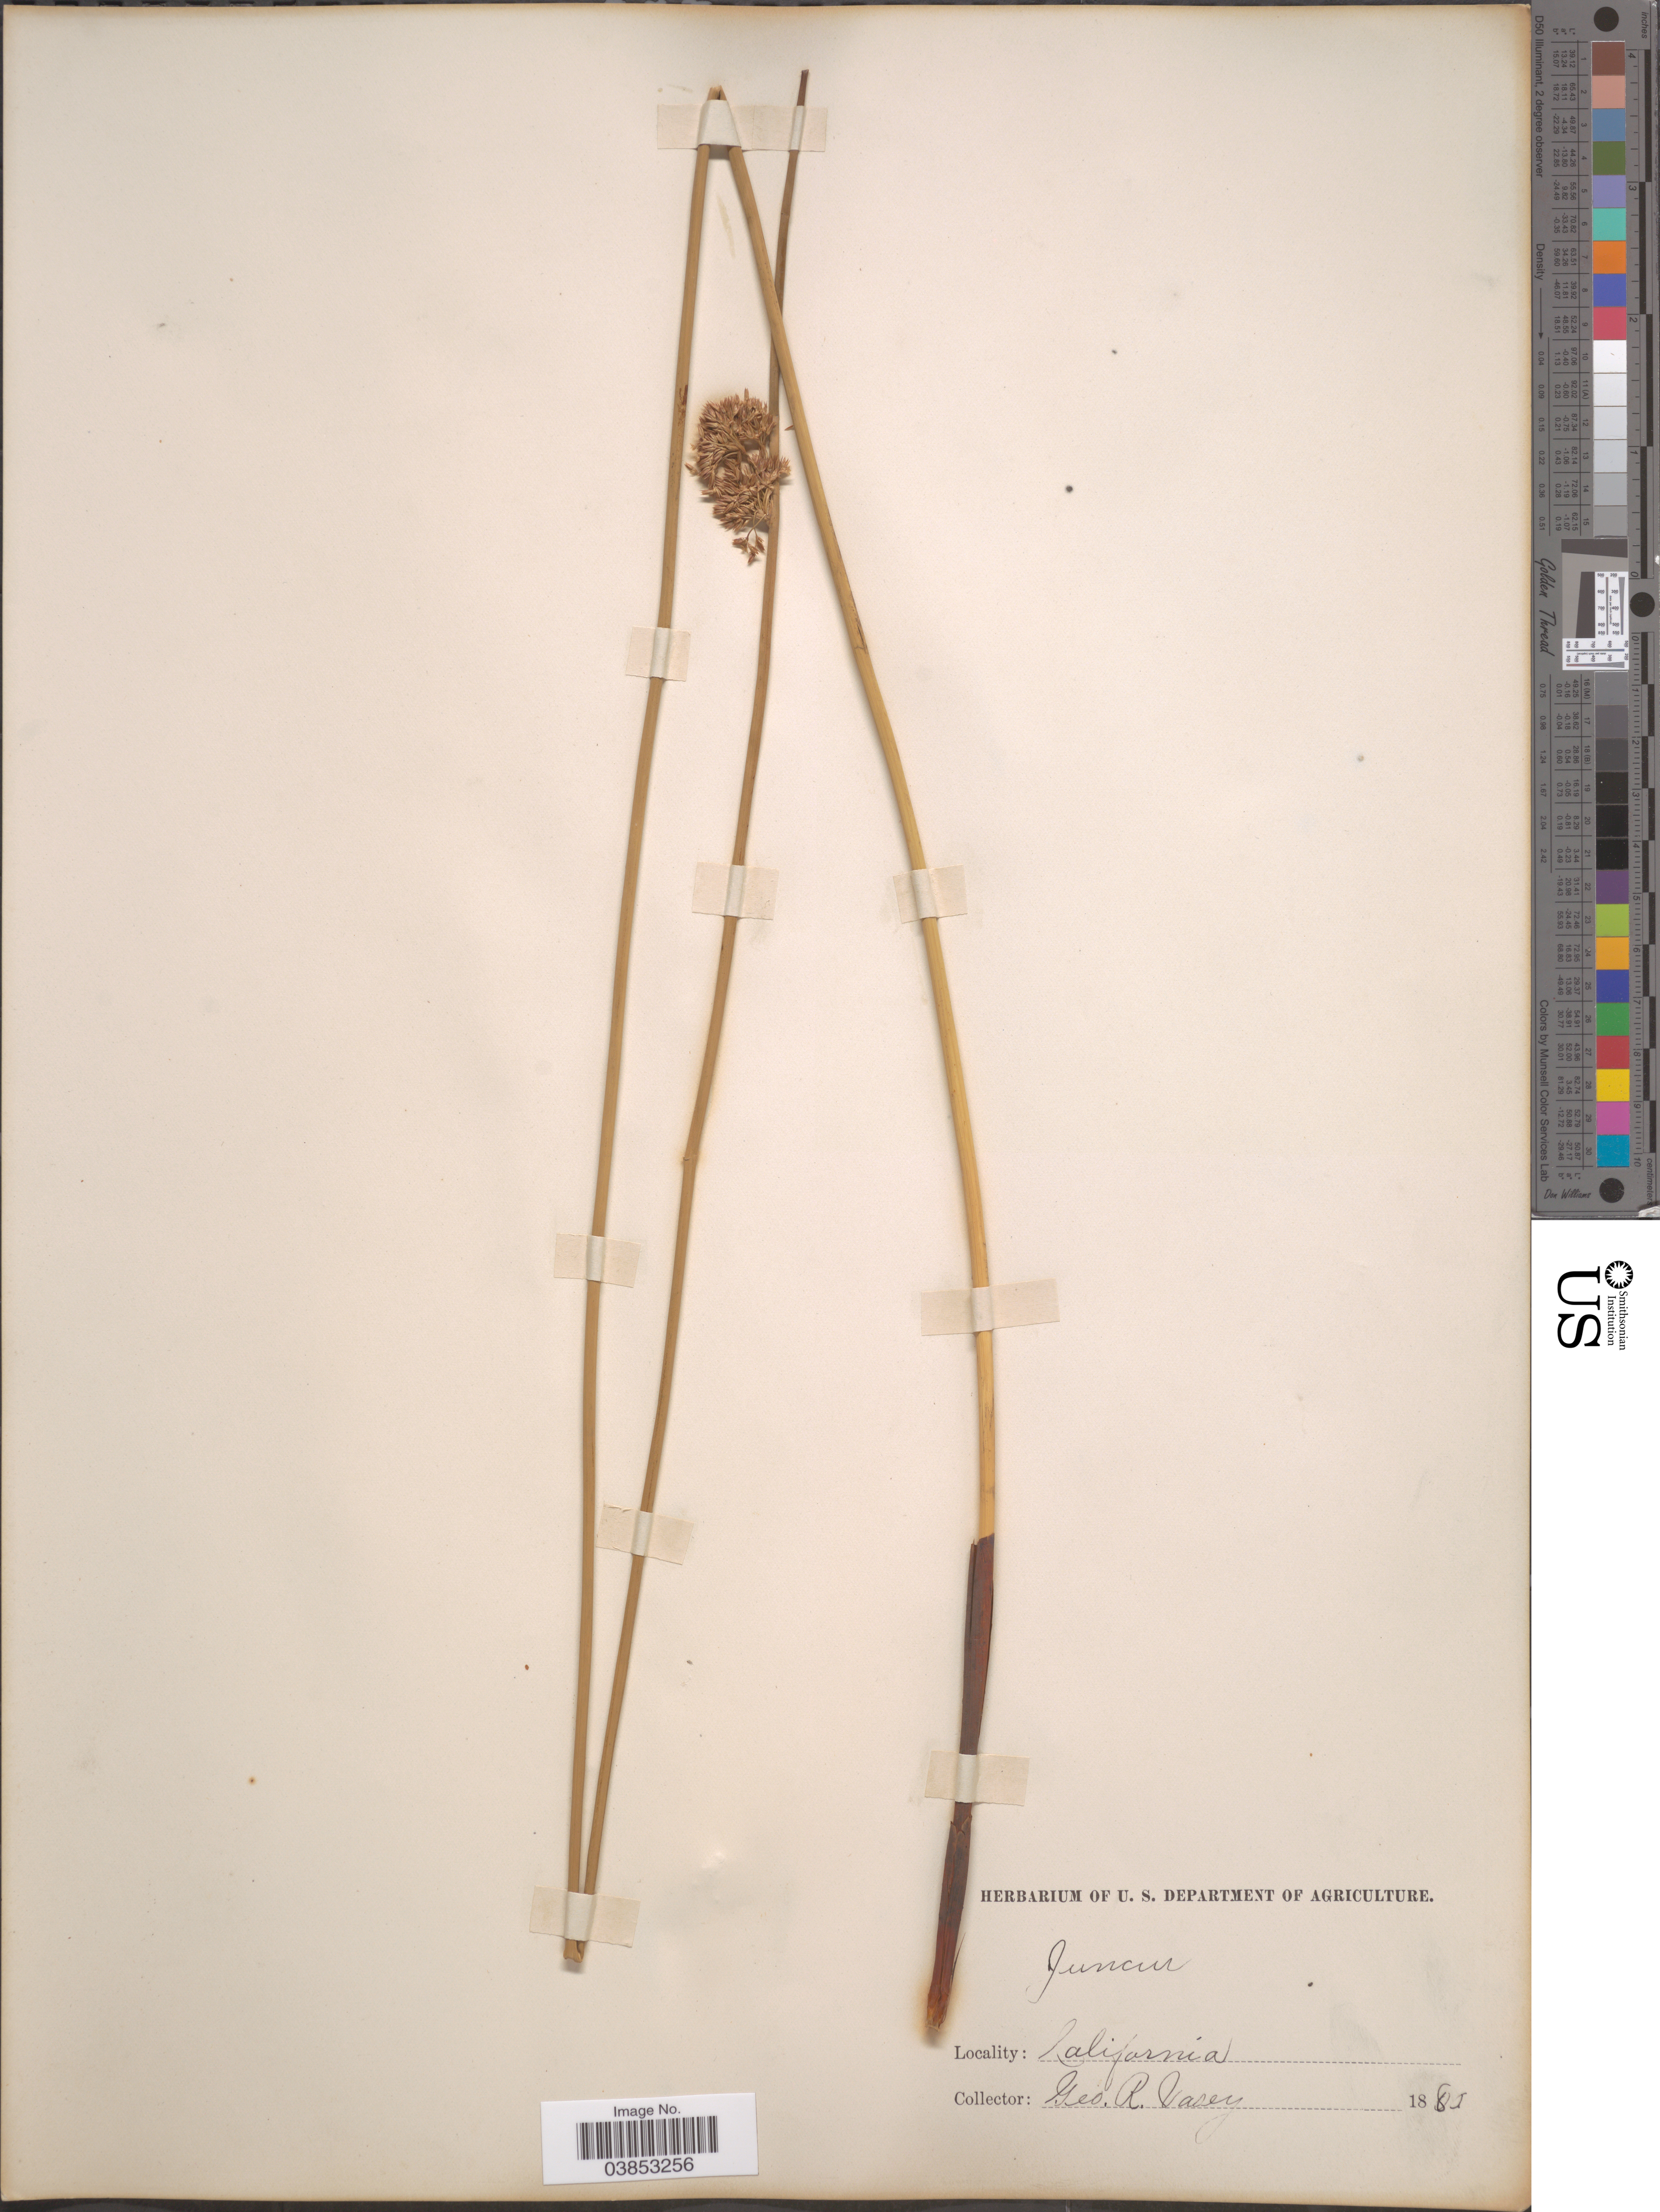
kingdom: Plantae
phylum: Tracheophyta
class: Liliopsida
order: Poales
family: Juncaceae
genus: Juncus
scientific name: Juncus effusus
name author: L.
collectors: G. R. Vasey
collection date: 1882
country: United States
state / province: California